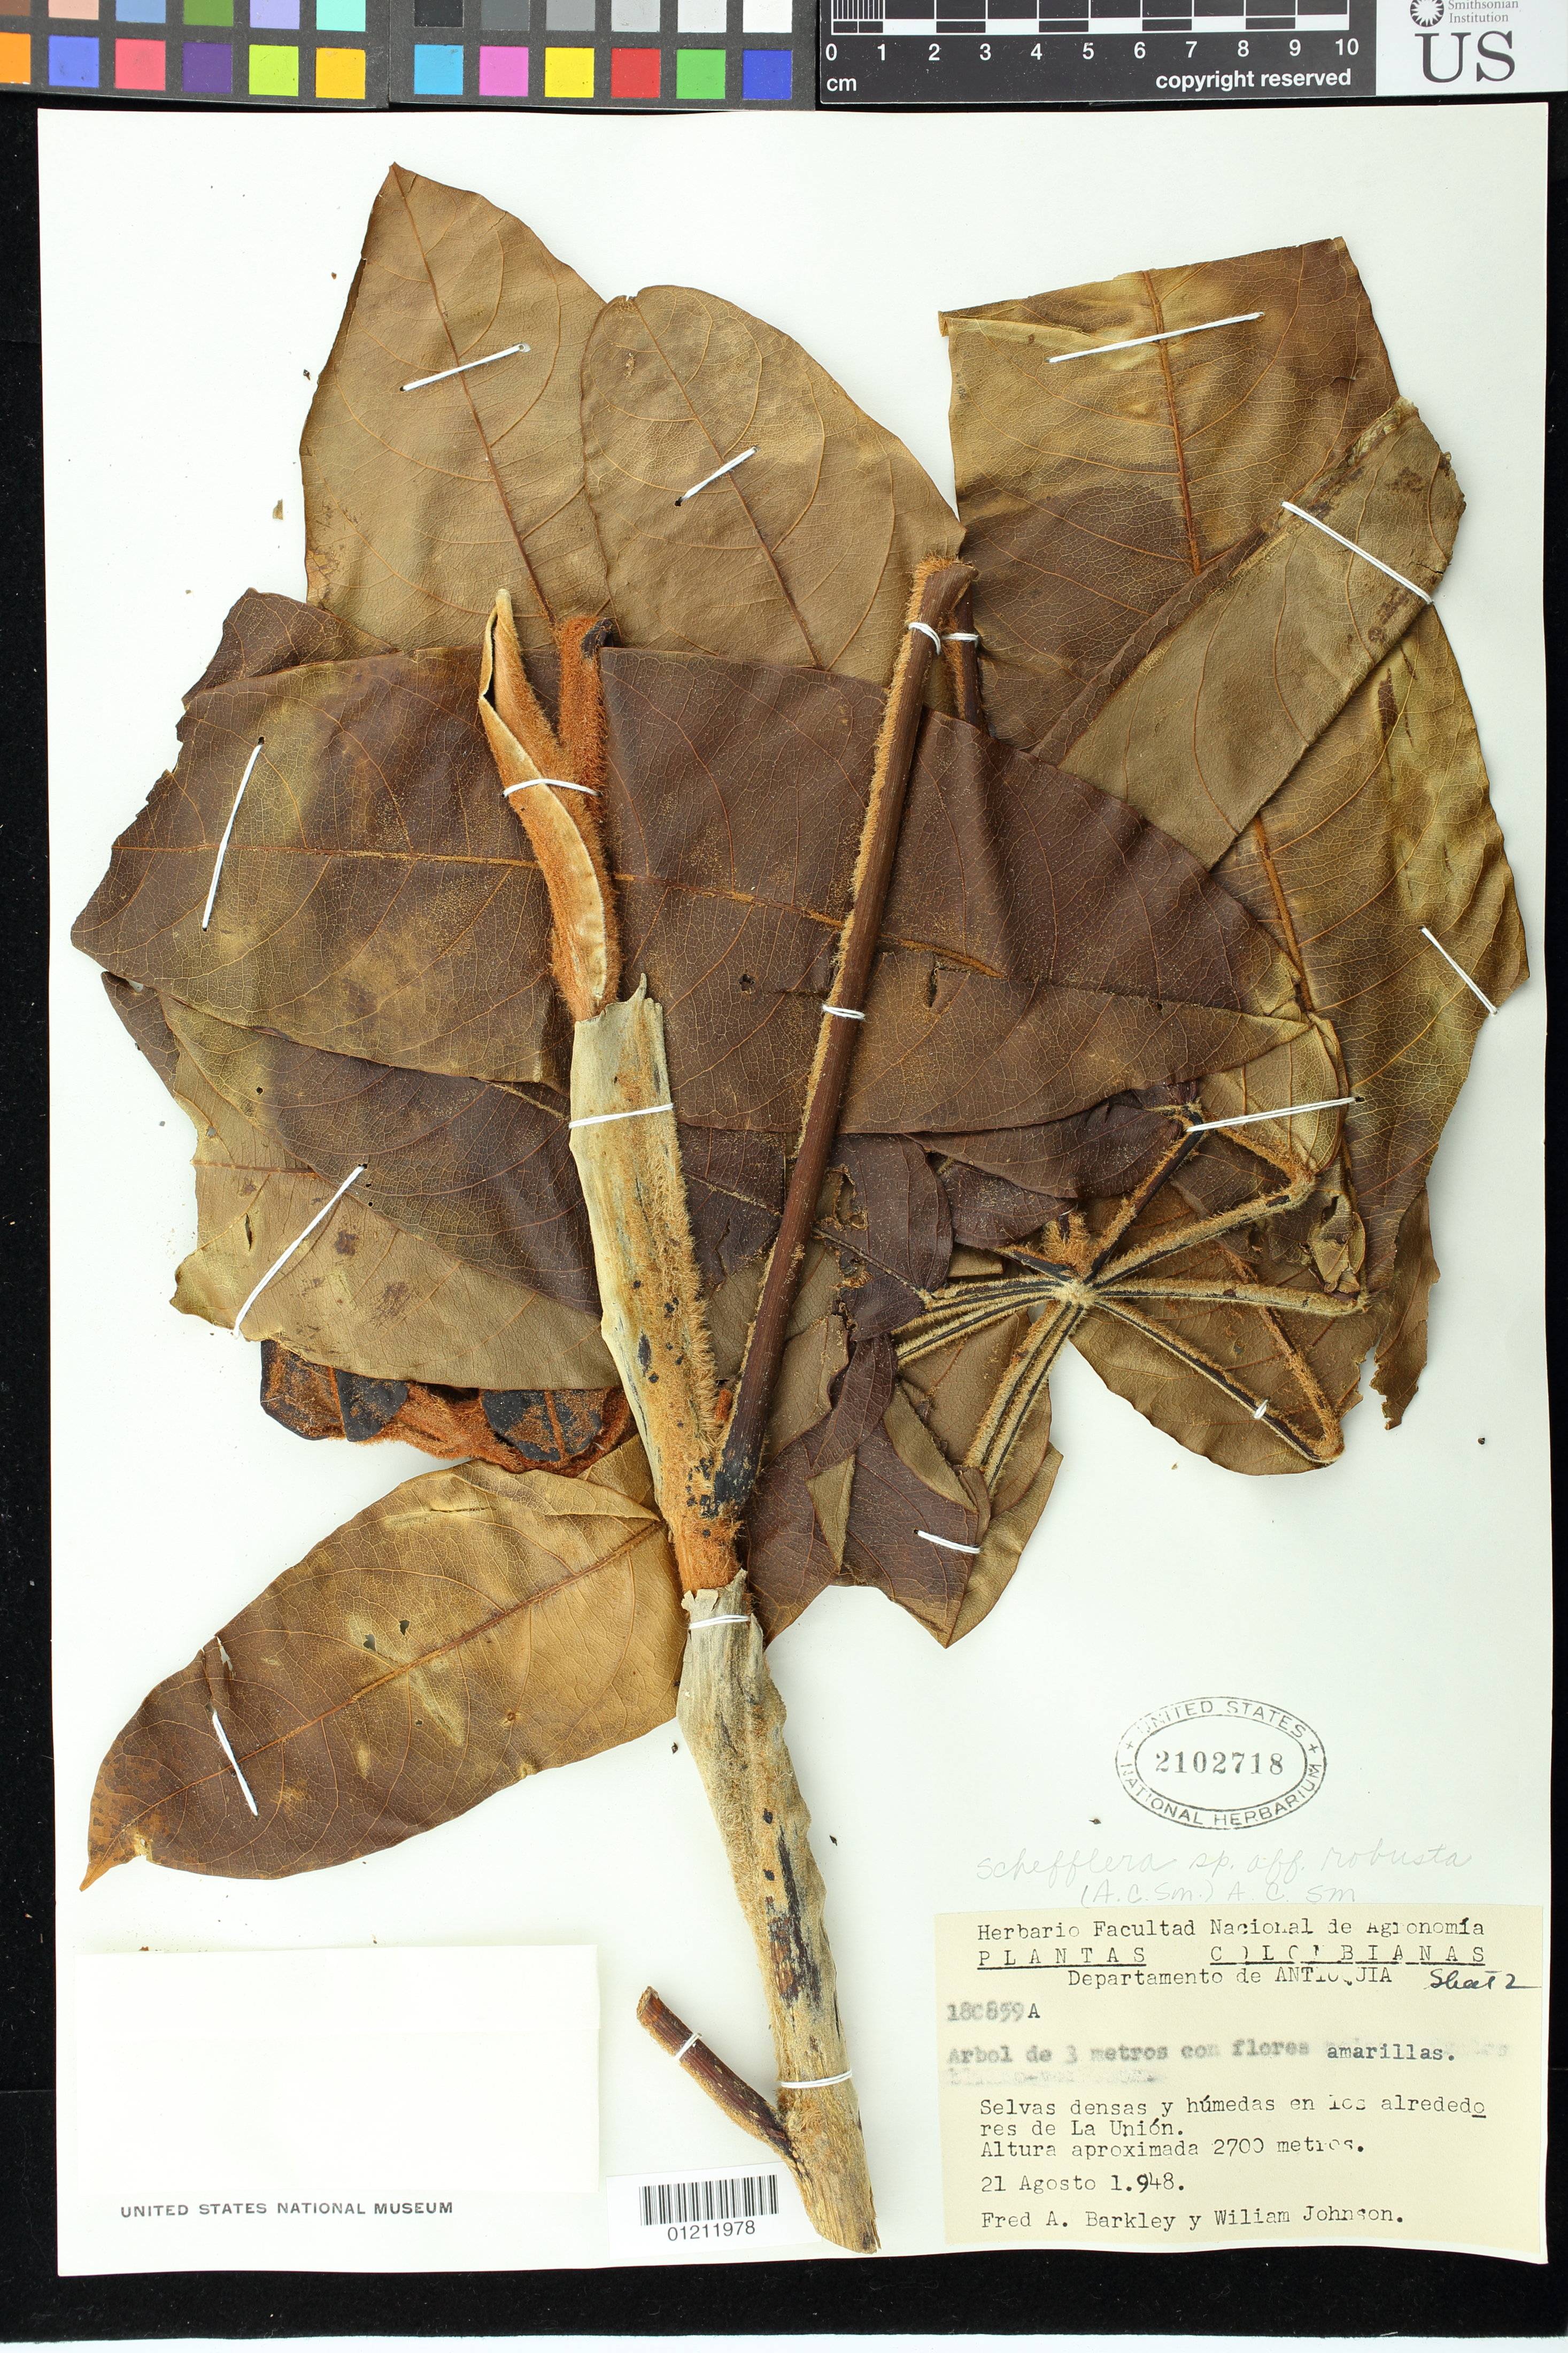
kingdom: Plantae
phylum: Tracheophyta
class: Magnoliopsida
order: Apiales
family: Araliaceae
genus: Schefflera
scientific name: Schefflera robusta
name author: (A.C. Sm.) A.C. Sm.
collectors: F. A. Barkley & W. M. Johnson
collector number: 180859A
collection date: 1948-08-21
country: Colombia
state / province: Antioquia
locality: Selvas densas y h·medas en los alrededores de La Unión.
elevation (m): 2700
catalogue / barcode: US 2102718